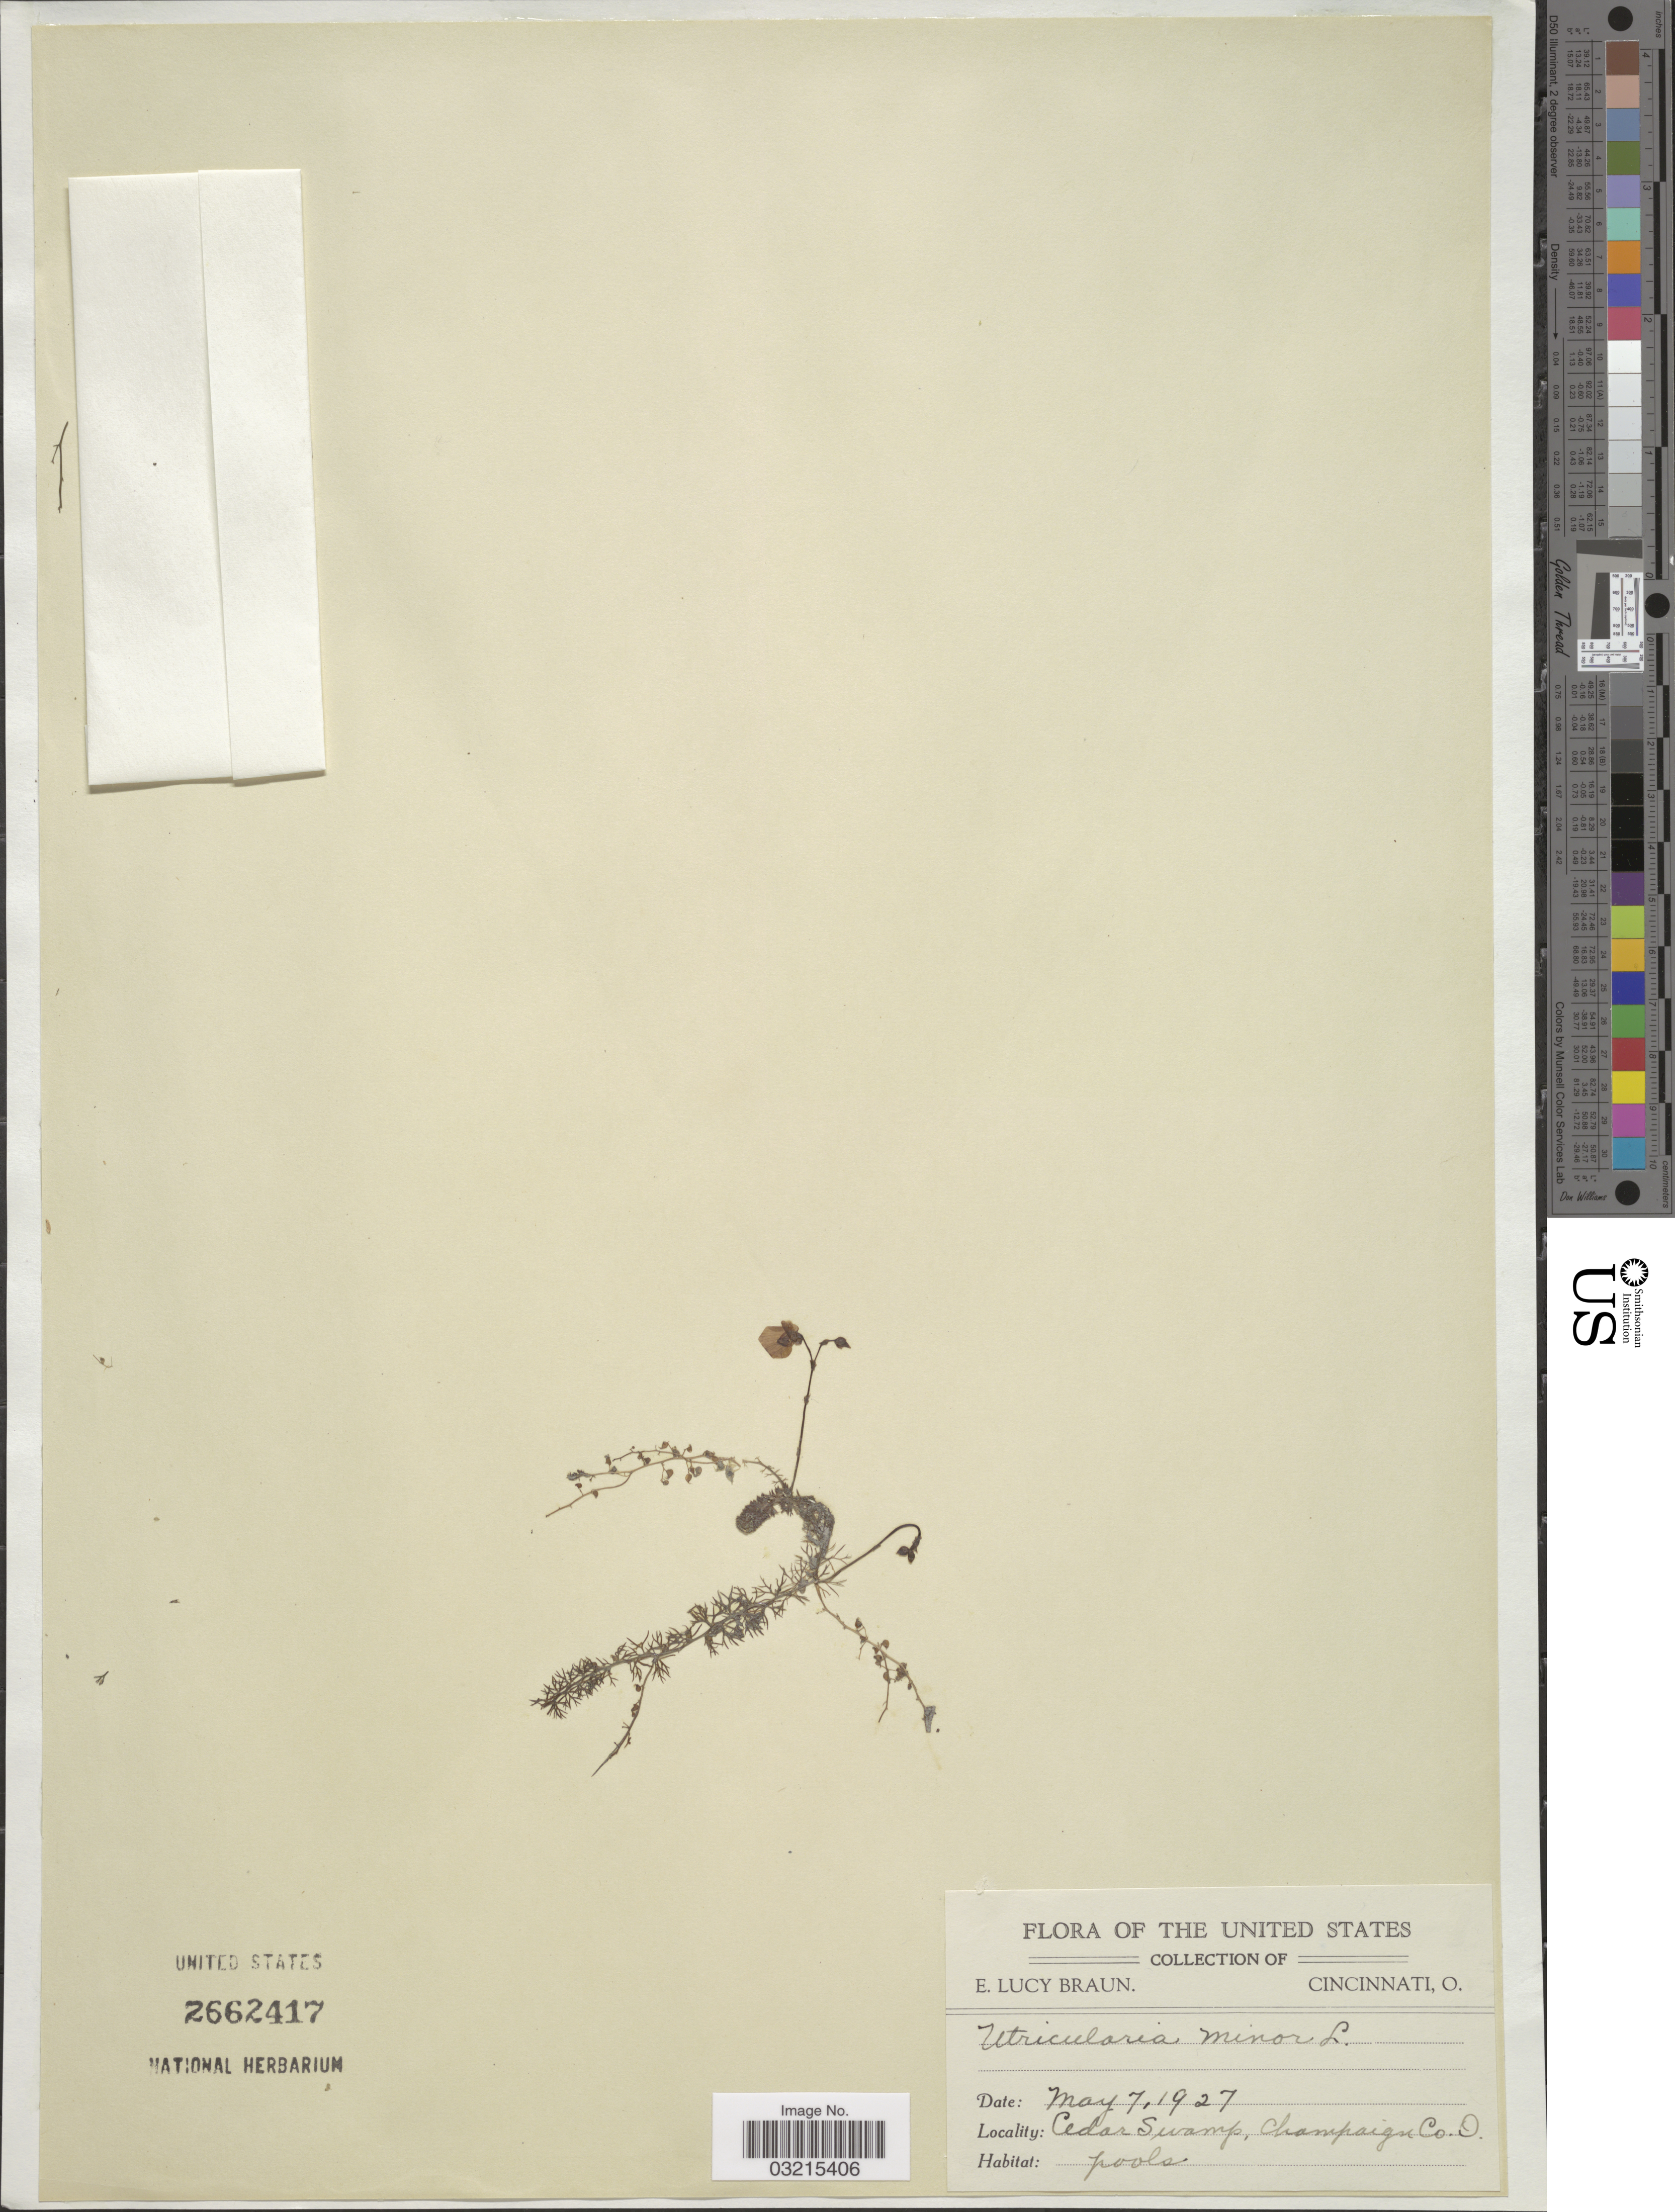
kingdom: Plantae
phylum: Tracheophyta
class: Magnoliopsida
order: Lamiales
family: Lentibulariaceae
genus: Utricularia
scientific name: Utricularia minor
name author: L.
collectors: E. L. Braun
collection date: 1927-05-07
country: United States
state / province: Ohio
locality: Cedar Swamp, Champaign Co. O.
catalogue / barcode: US 2662417